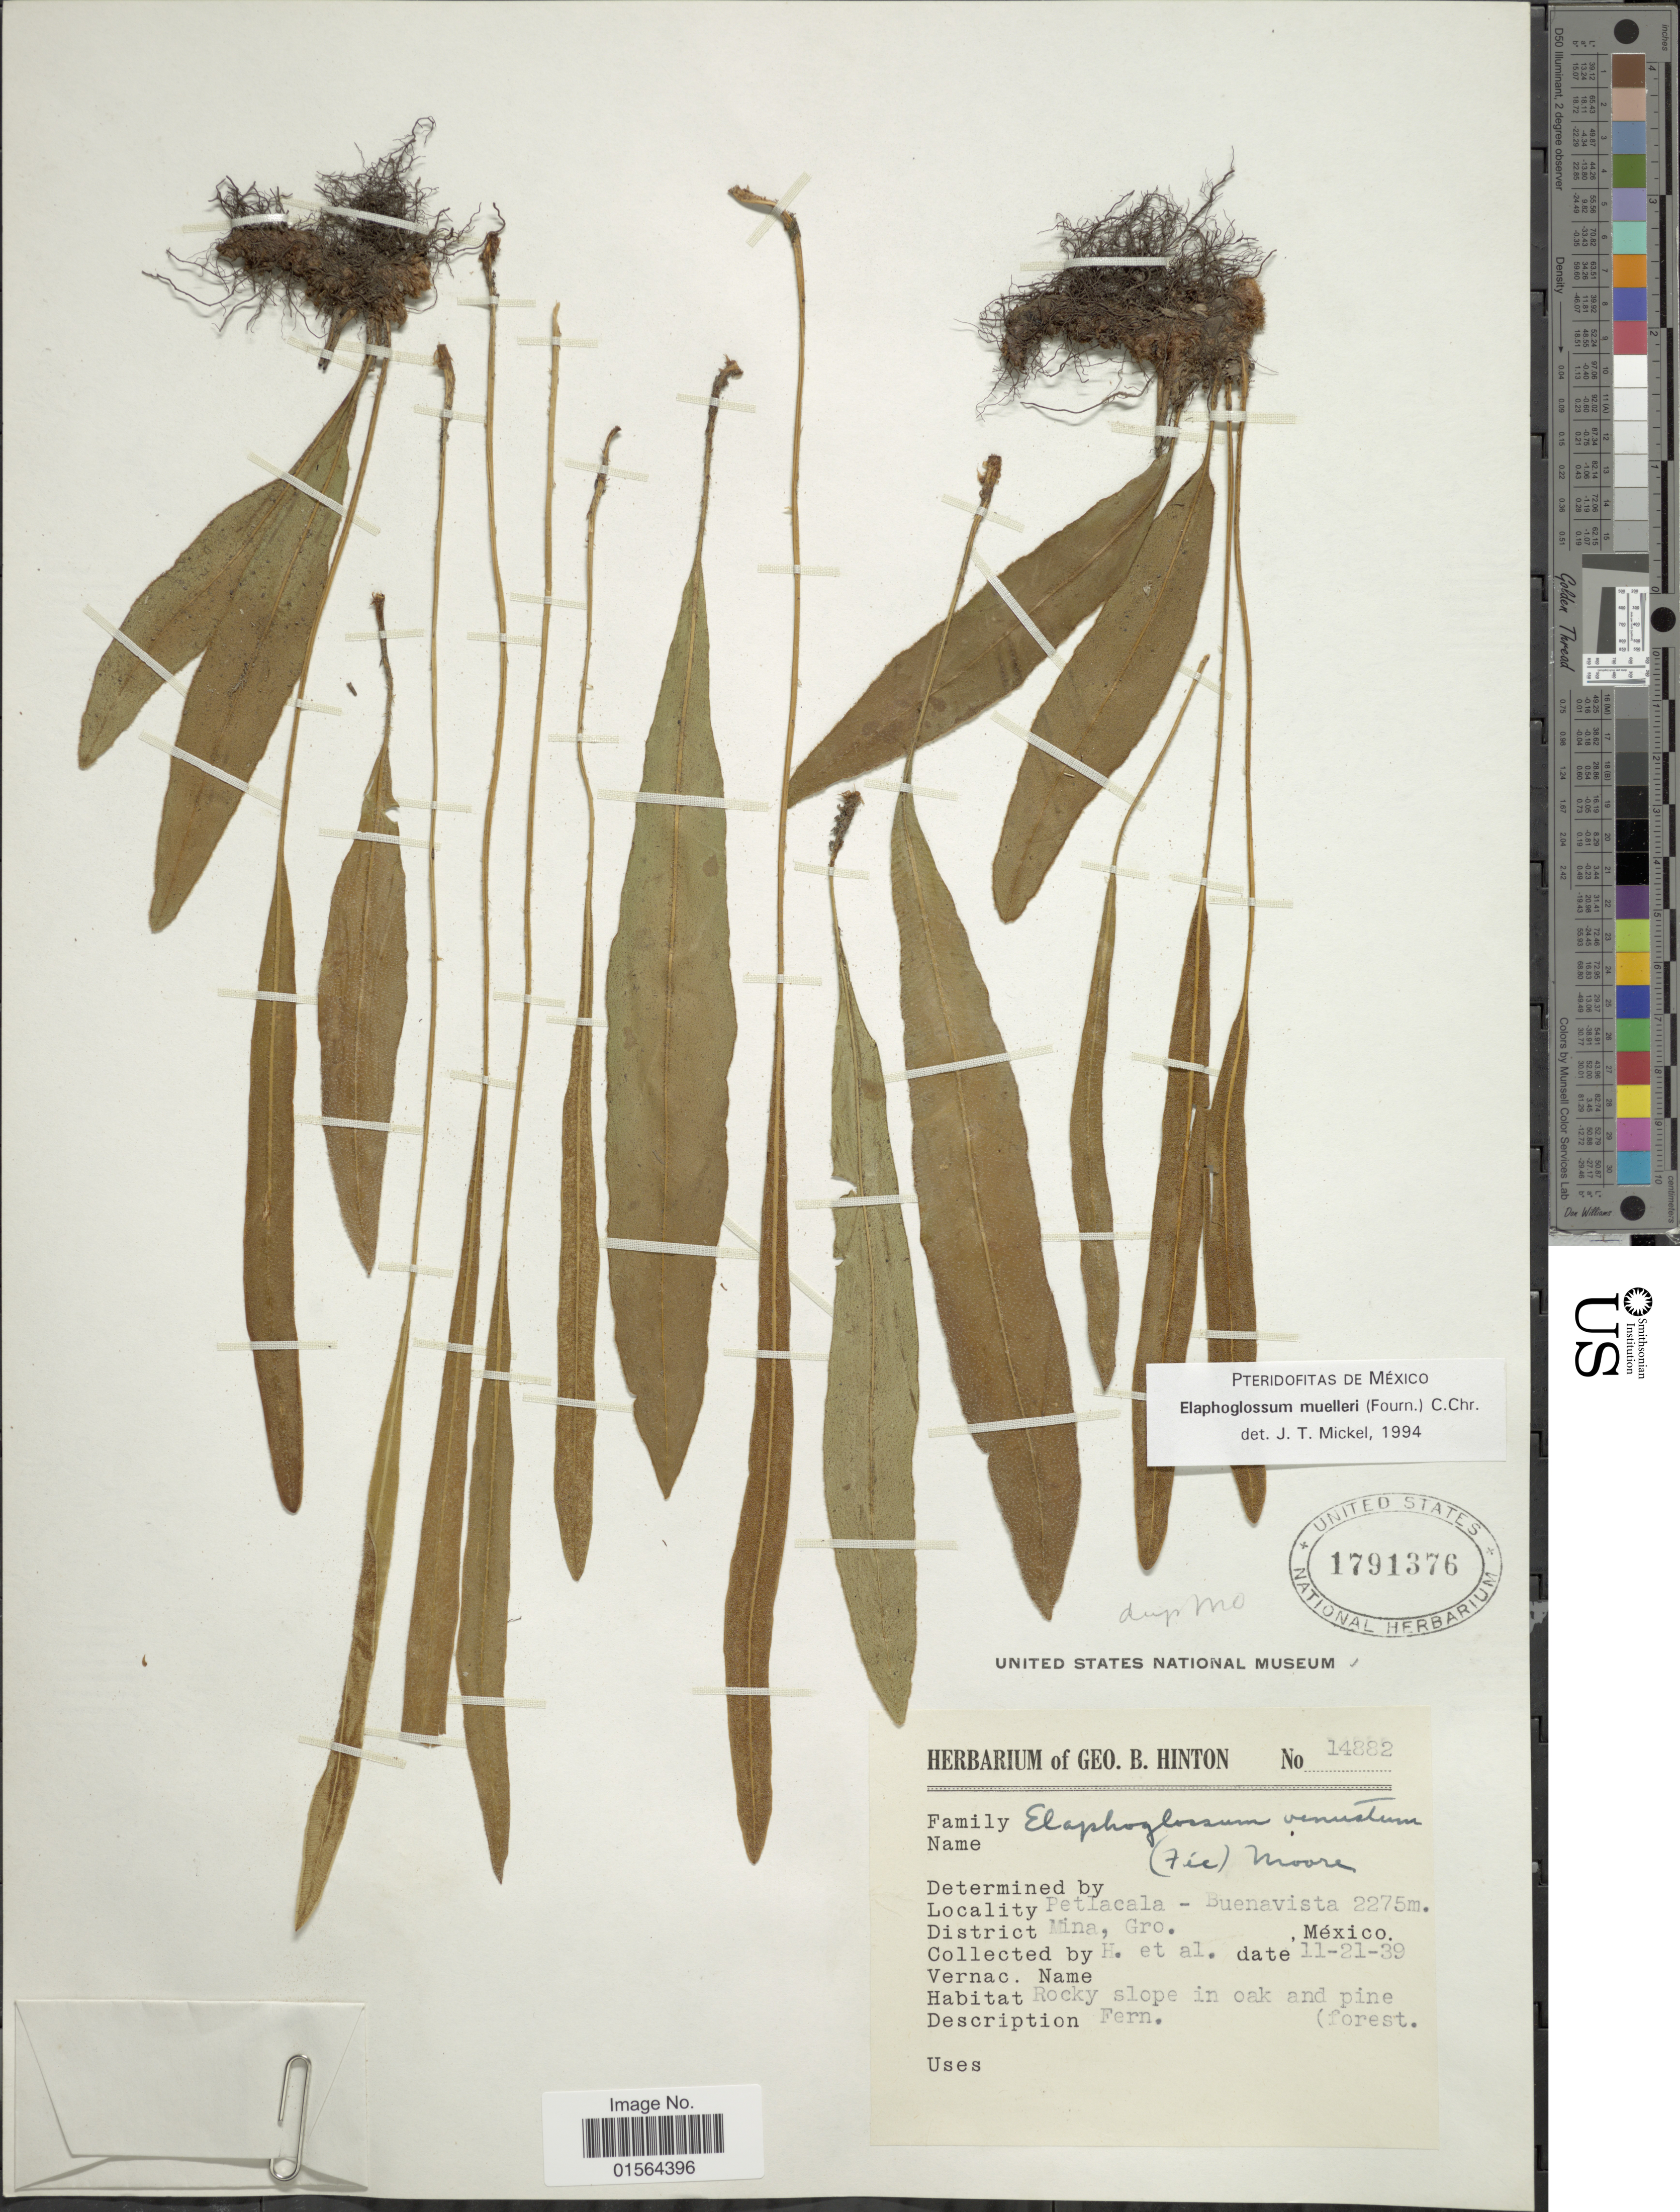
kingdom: Plantae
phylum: Tracheophyta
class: Polypodiopsida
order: Polypodiales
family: Dryopteridaceae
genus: Elaphoglossum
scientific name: Elaphoglossum muelleri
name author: (E. Fourn.) C. Chr.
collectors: G. B. Hinton & et al.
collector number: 14882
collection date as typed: Transcribed d/m/y: 21/11/39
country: Mexico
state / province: Guerrero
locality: Petlacala, Buenavista, District Mina, Gro.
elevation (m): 2275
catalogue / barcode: US 1791376